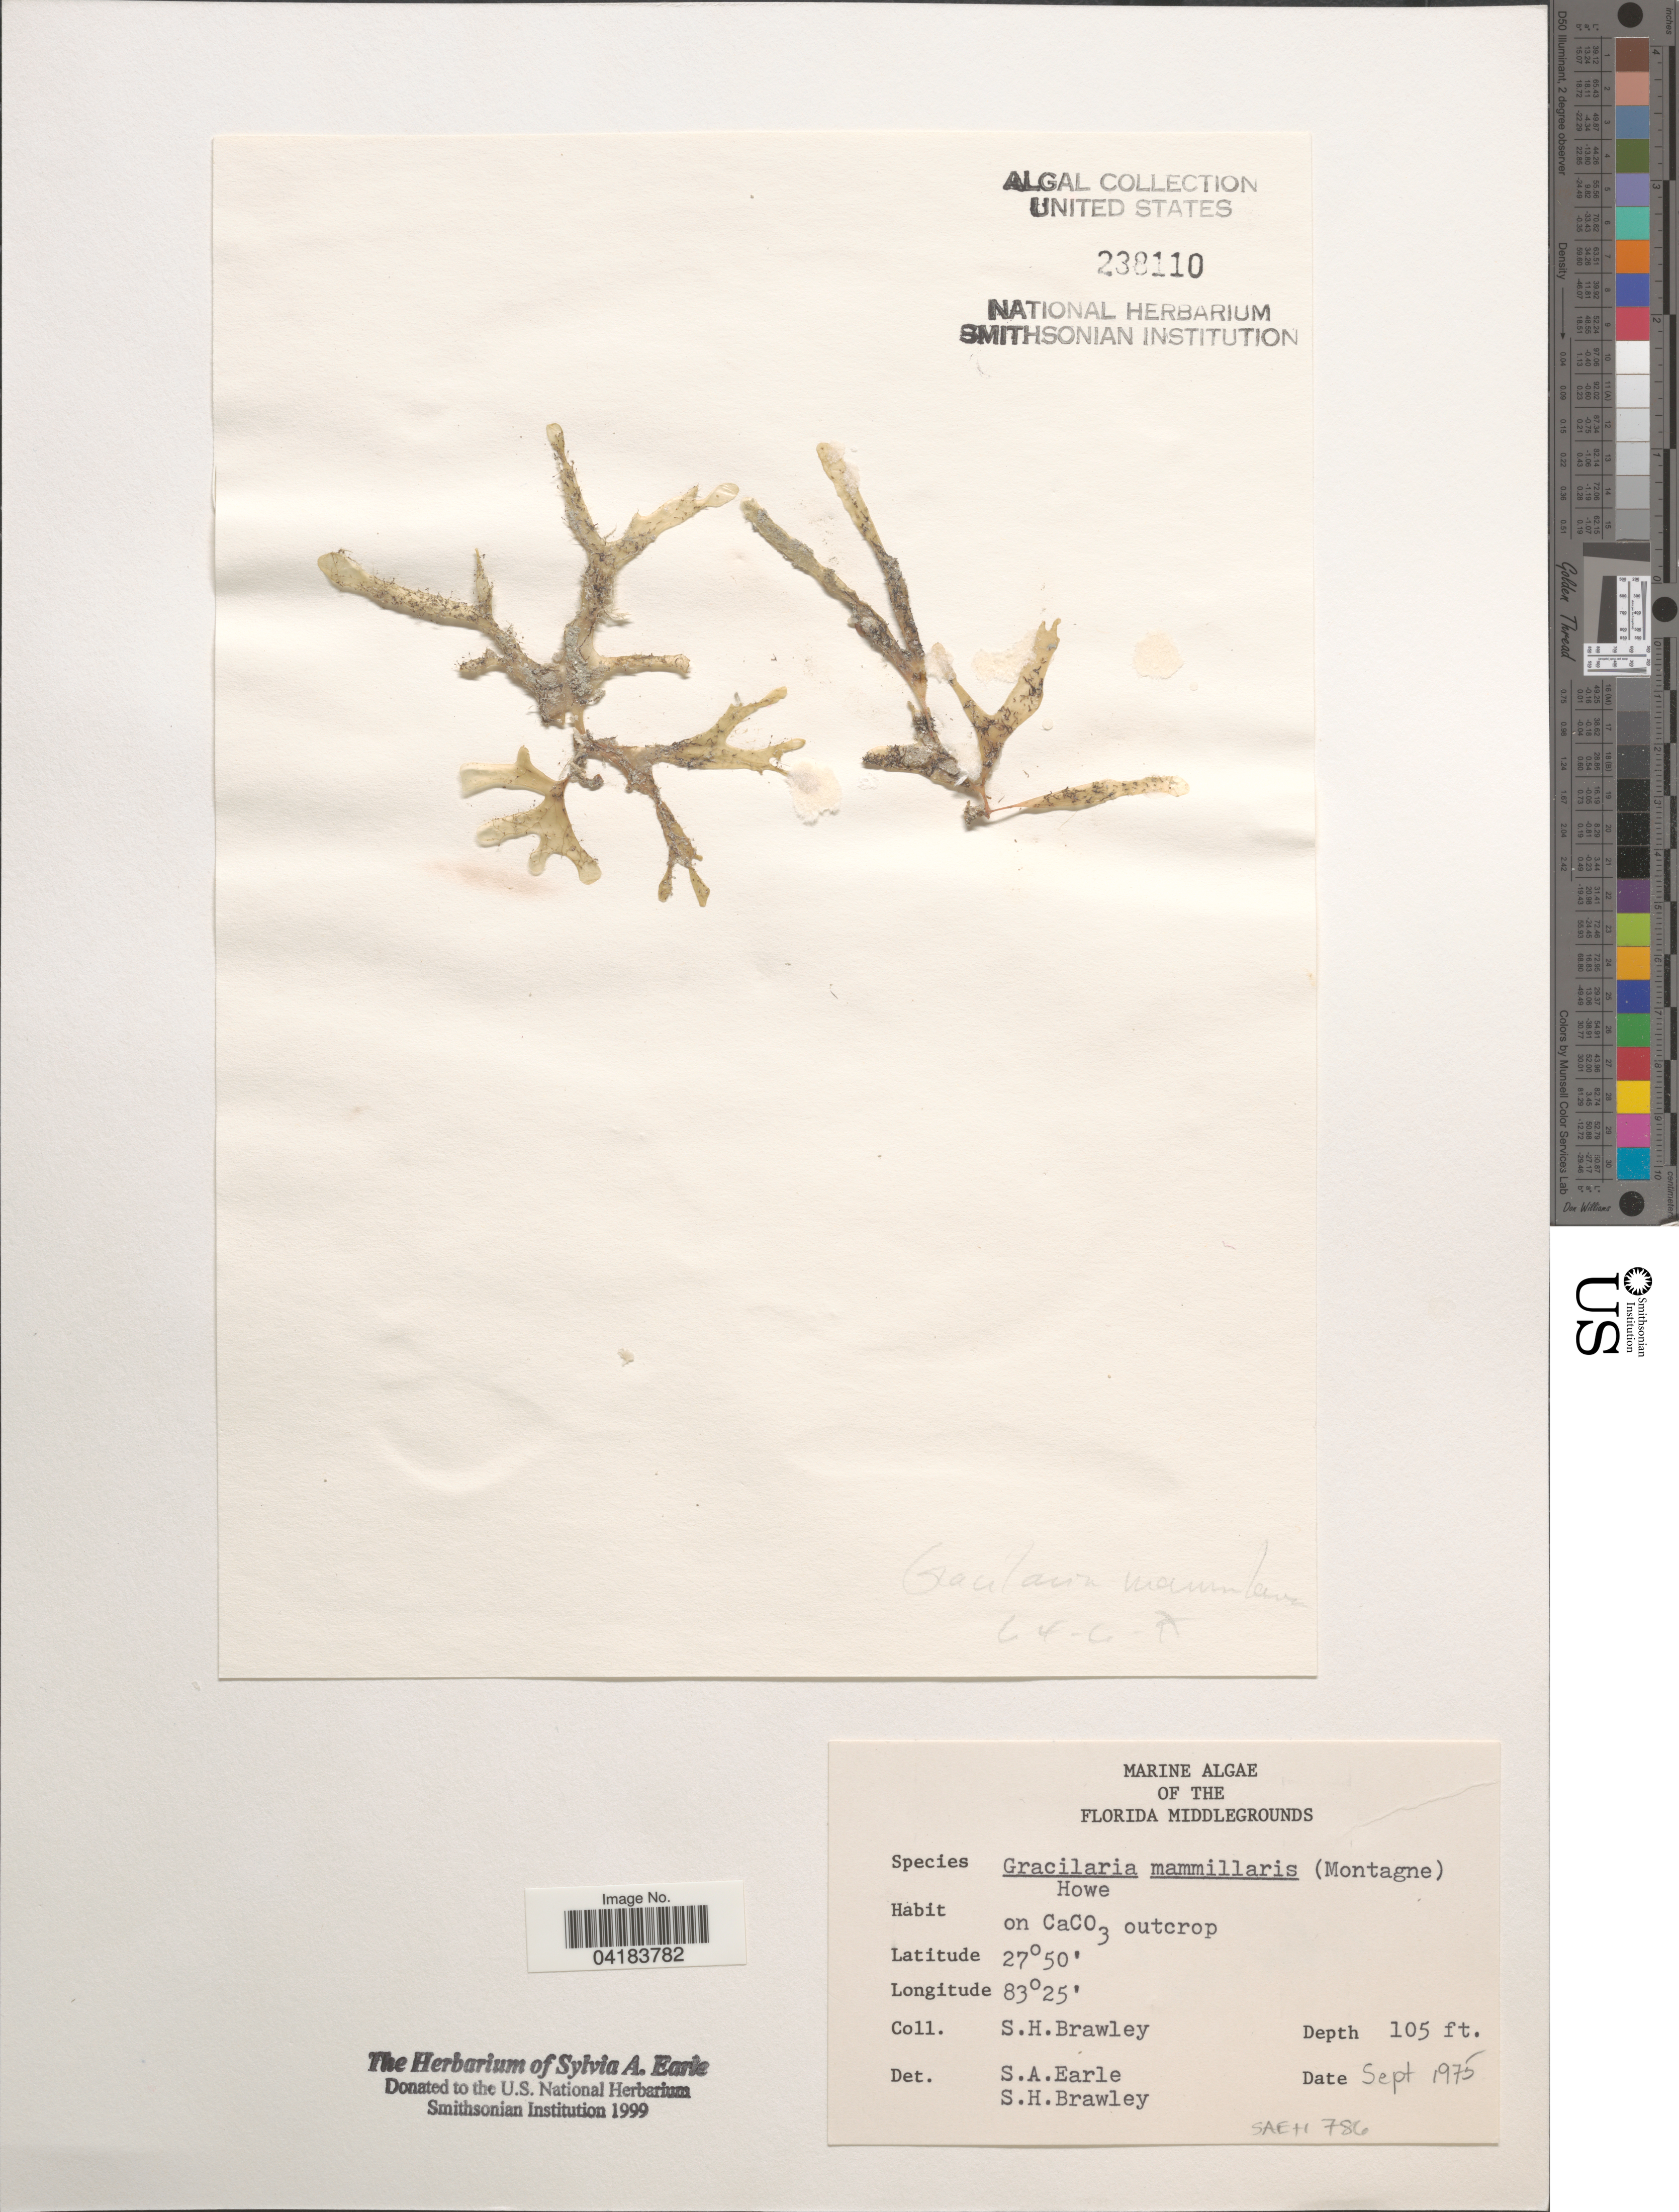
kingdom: Plantae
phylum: Rhodophyta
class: Florideophyceae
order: Gracilariales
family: Gracilariaceae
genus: Gracilaria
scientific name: Gracilaria mammillaris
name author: (Mont.) M. Howe in Britton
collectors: S. Brawley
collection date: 1975-09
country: United States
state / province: Florida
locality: Florida Middlegrounds.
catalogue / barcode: US 238110